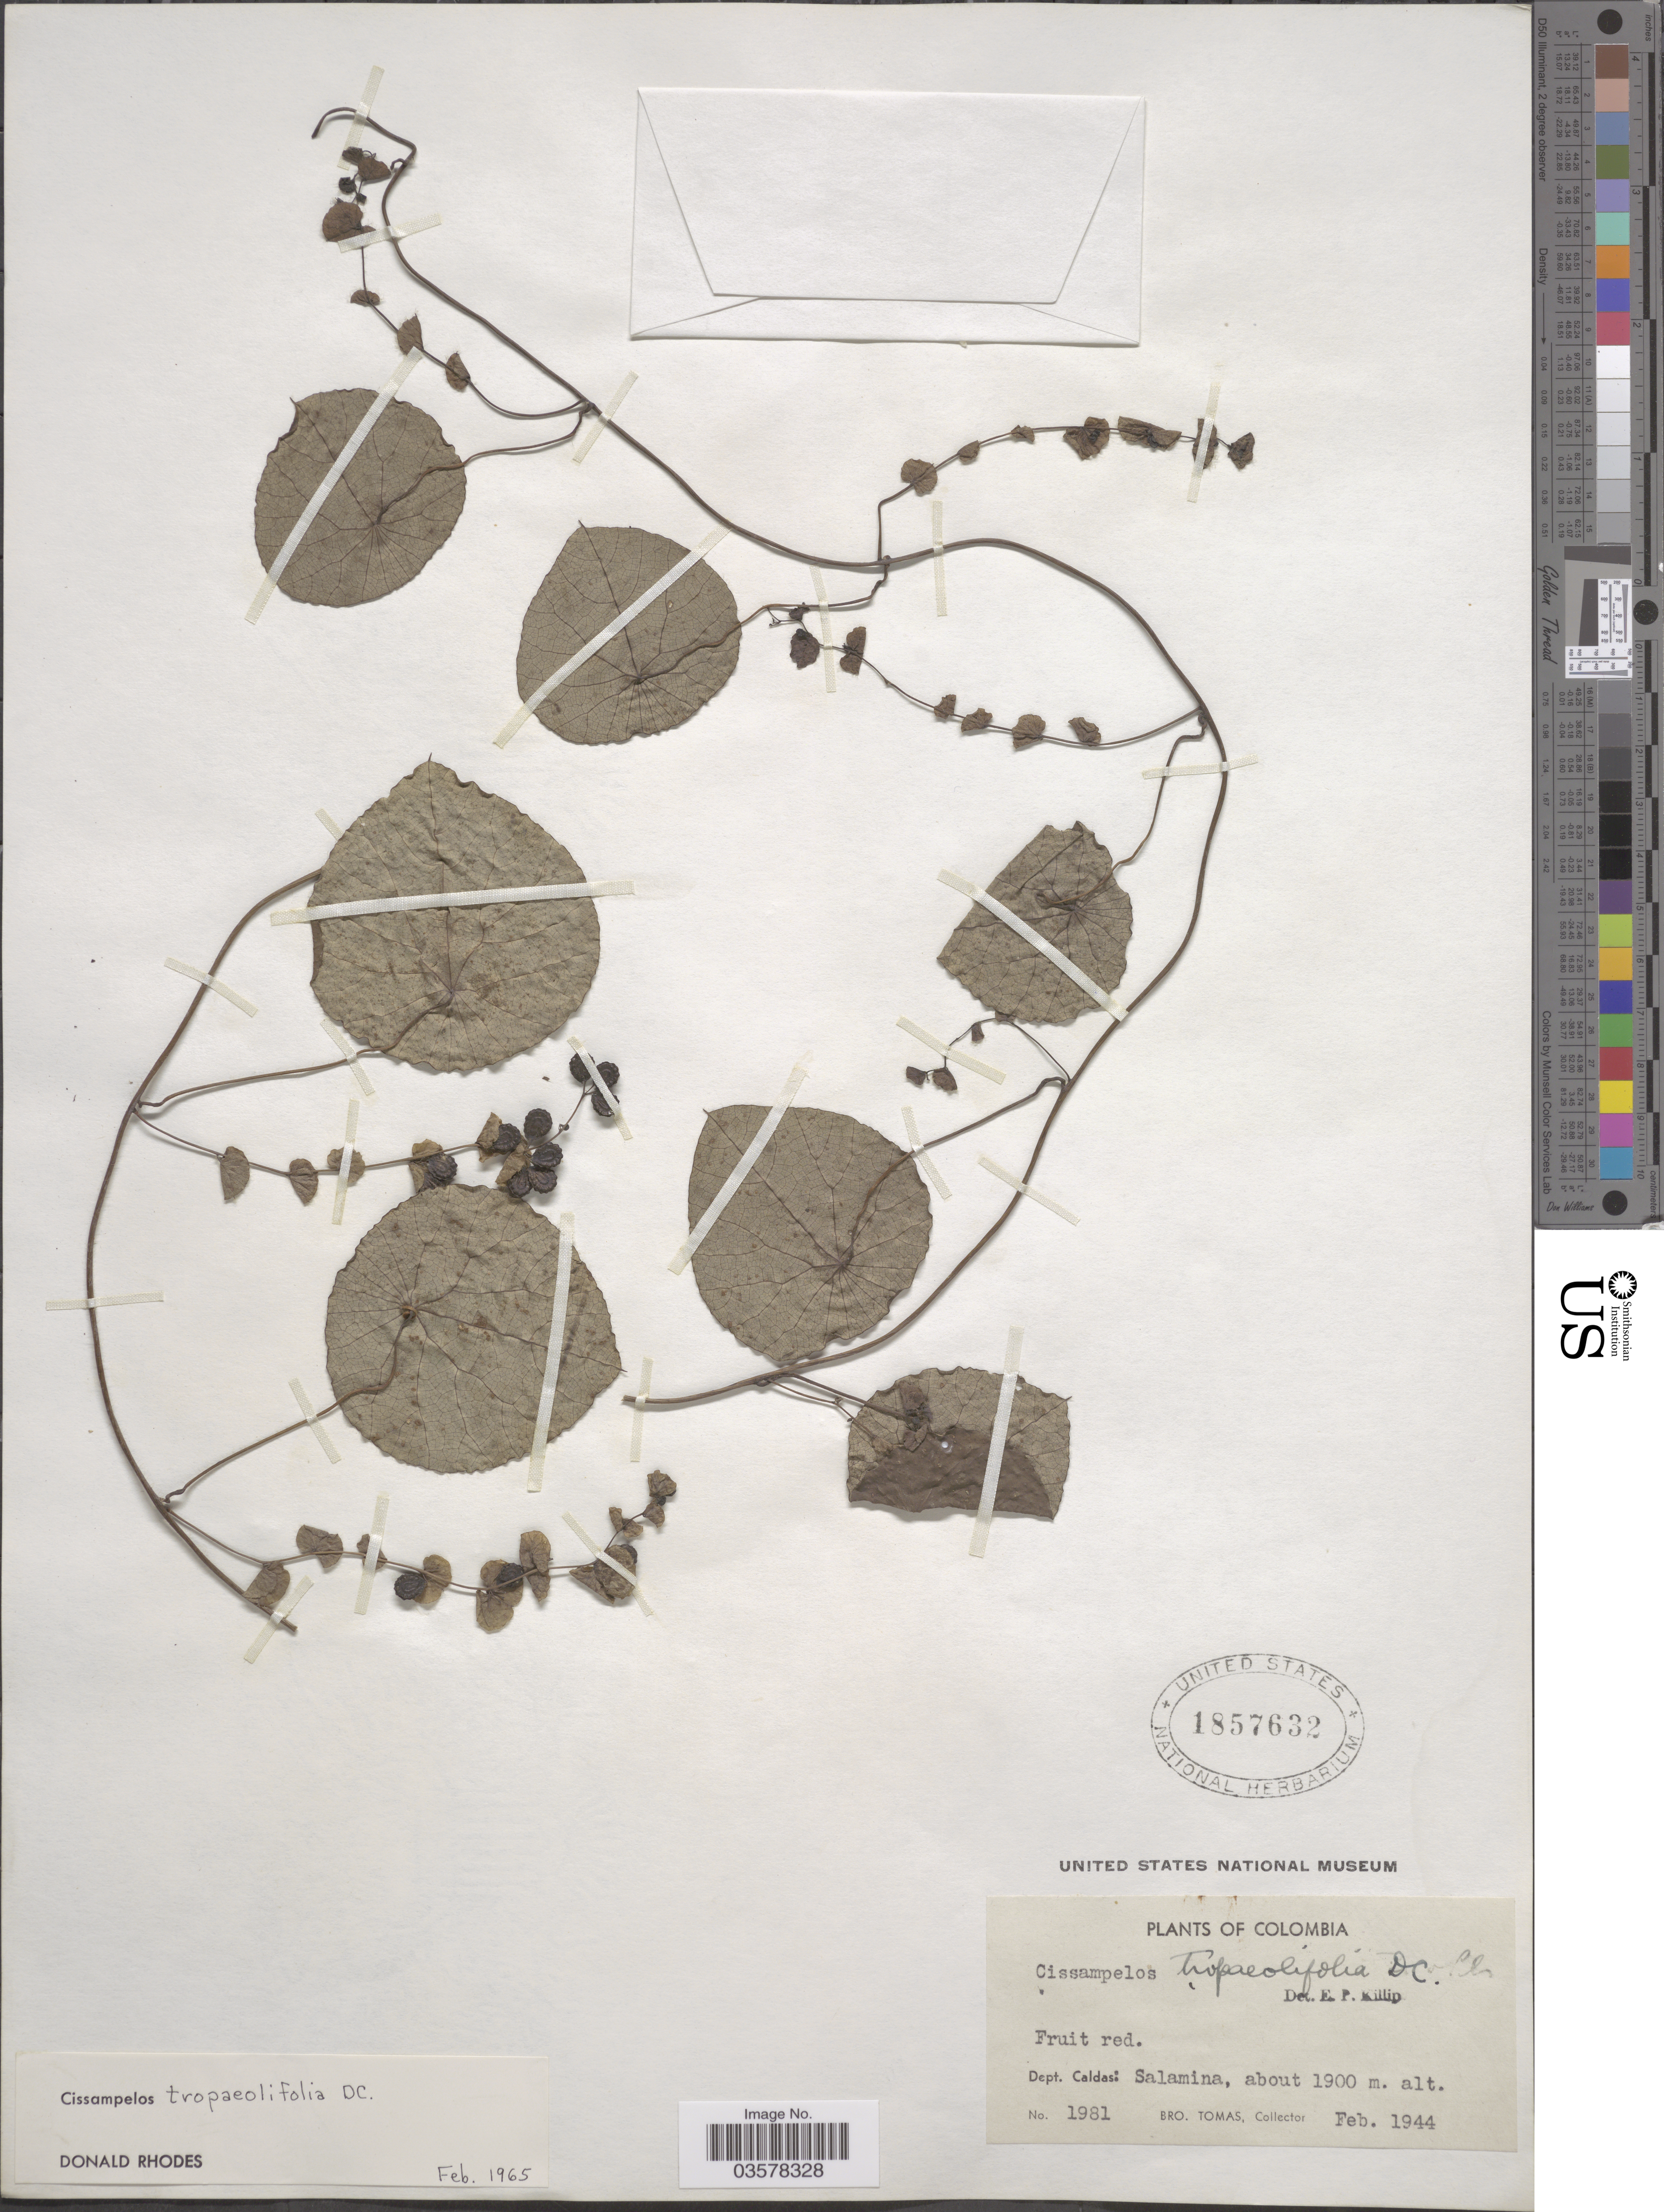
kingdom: Plantae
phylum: Tracheophyta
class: Magnoliopsida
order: Ranunculales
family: Menispermaceae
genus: Cissampelos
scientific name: Cissampelos tropaeolifolia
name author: DC.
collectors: B. Tomas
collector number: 1981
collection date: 1944-02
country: Colombia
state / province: Caldas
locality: Dept. Caldas: Salamina.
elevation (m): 1900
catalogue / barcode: US 1857632